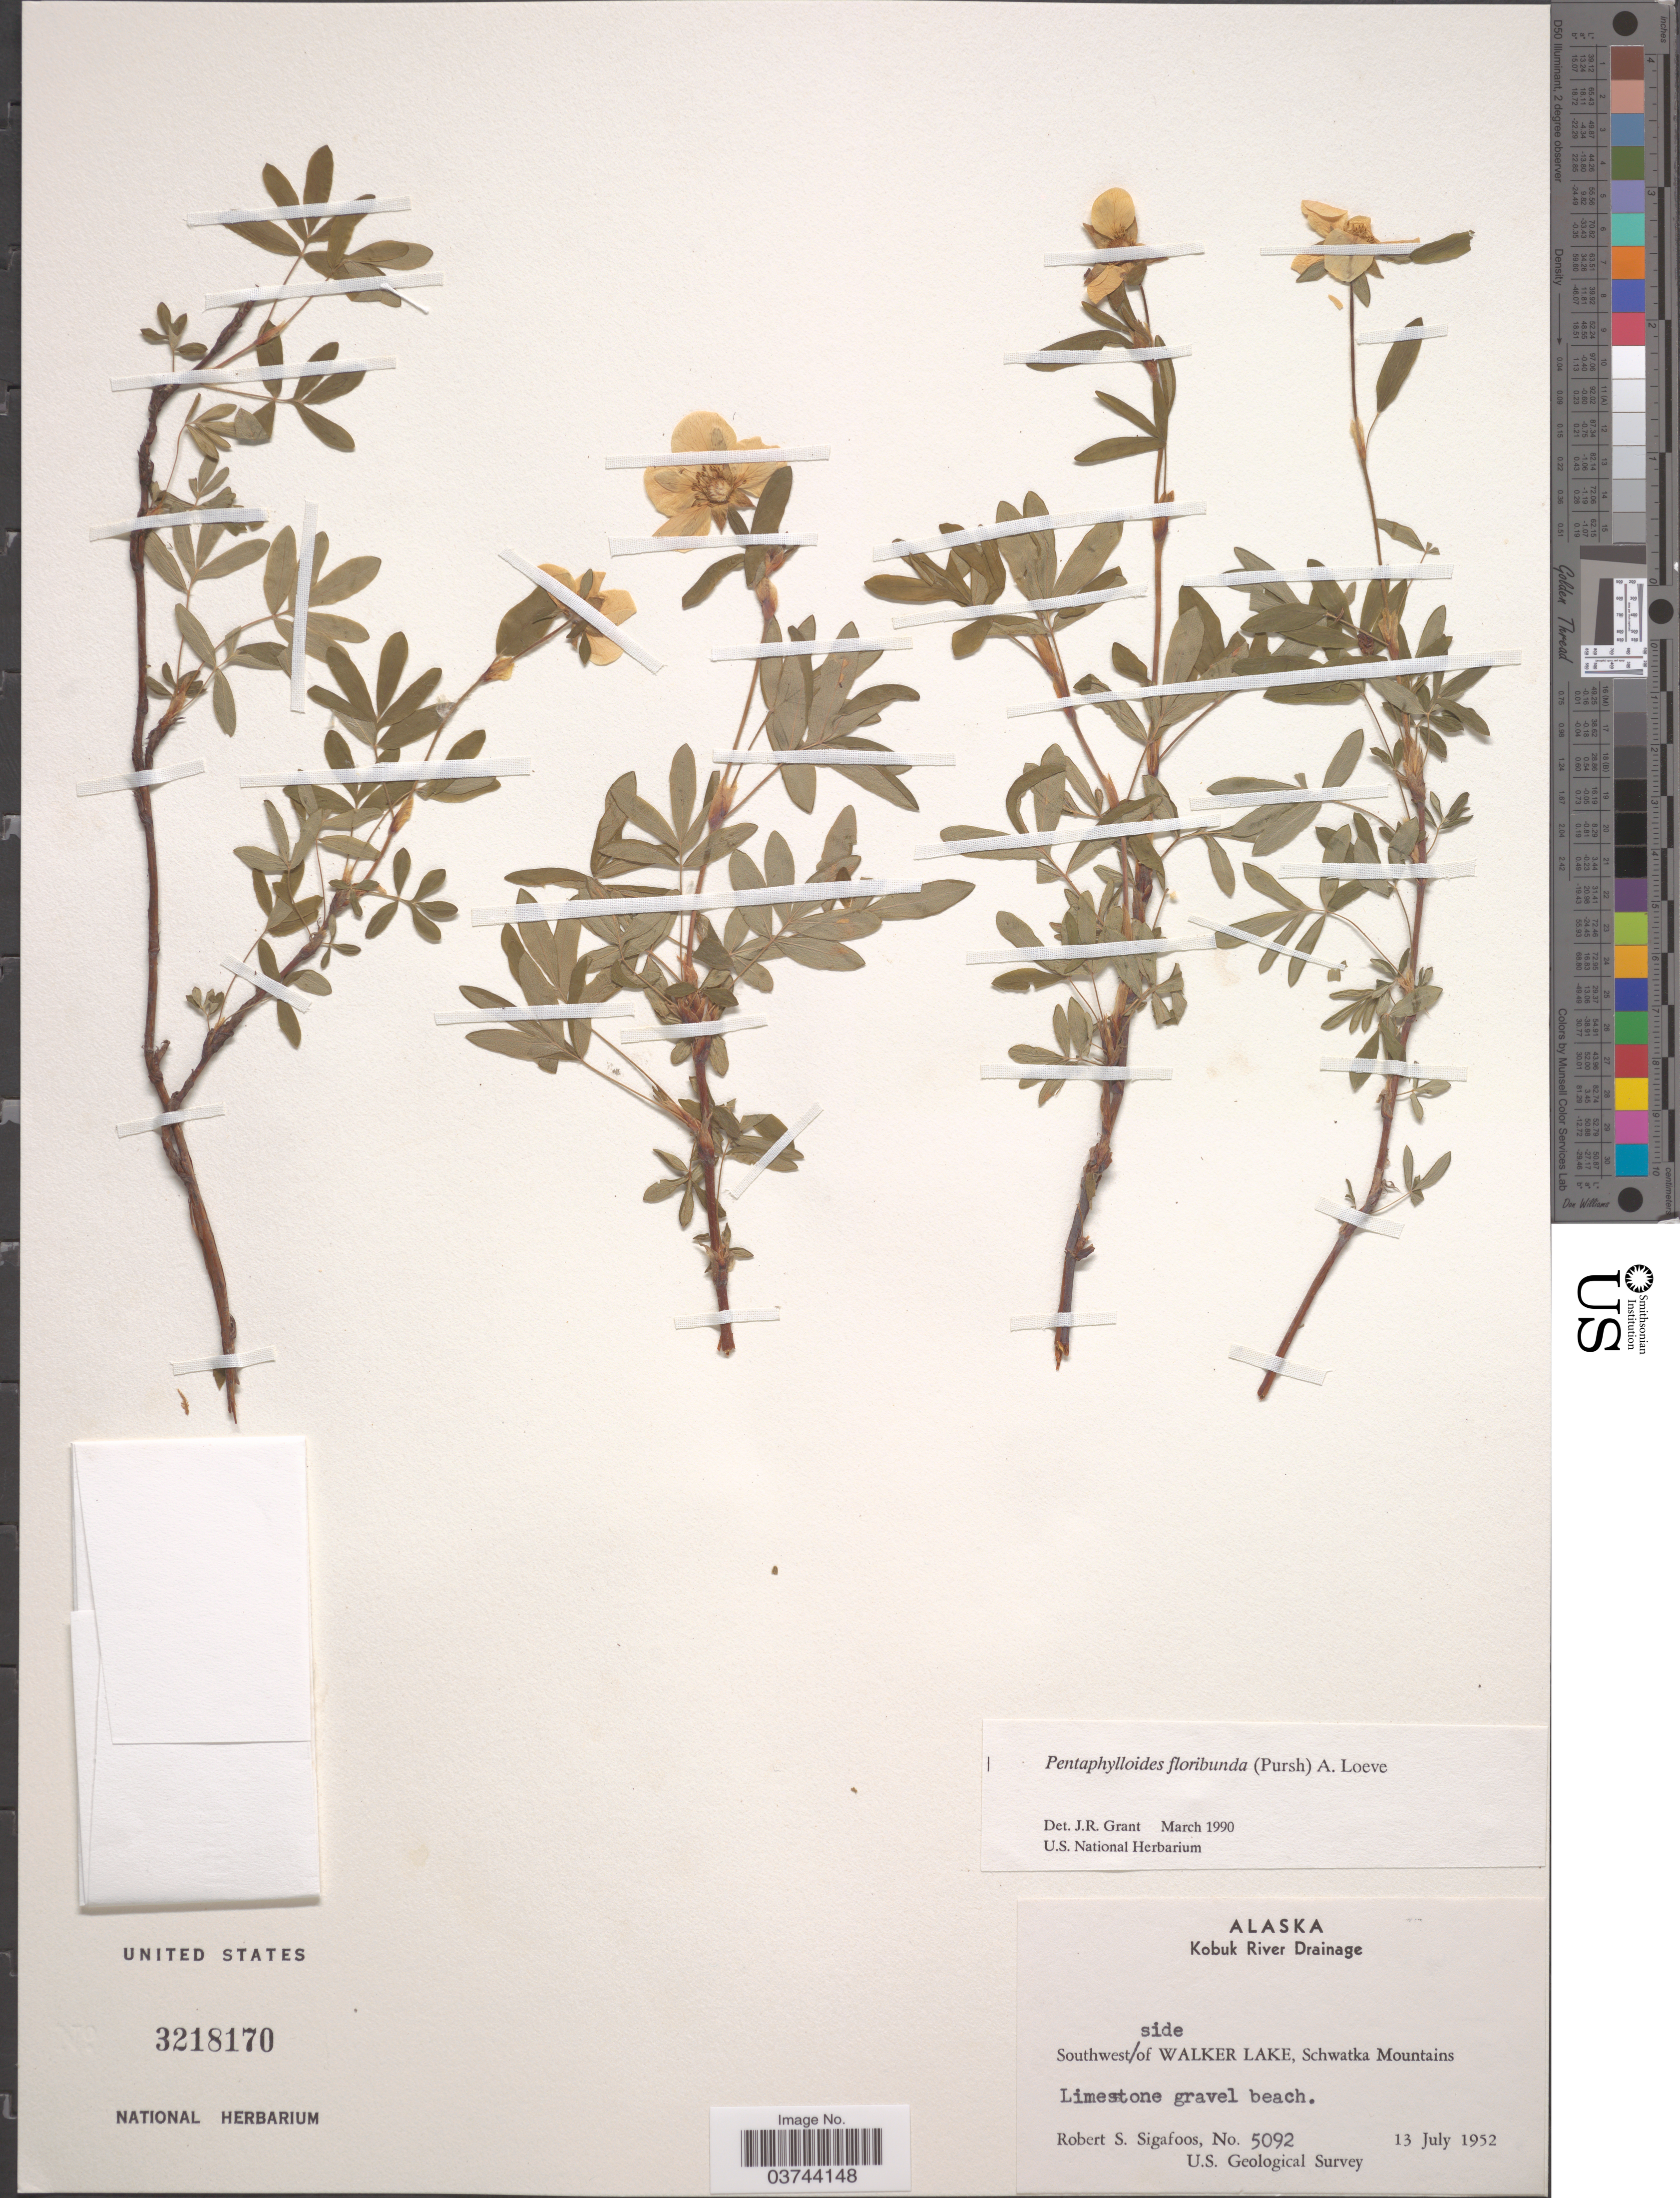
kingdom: Plantae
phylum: Tracheophyta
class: Magnoliopsida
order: Rosales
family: Rosaceae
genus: Dasiphora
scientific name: Dasiphora fruticosa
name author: (L.) Rydb.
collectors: R. Sigafoos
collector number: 5092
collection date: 1952-07-13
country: United States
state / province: Alaska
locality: Kobuk River Drainage. Southwest side of Walker Lake, Schwatka Mountains.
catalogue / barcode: US 3218170